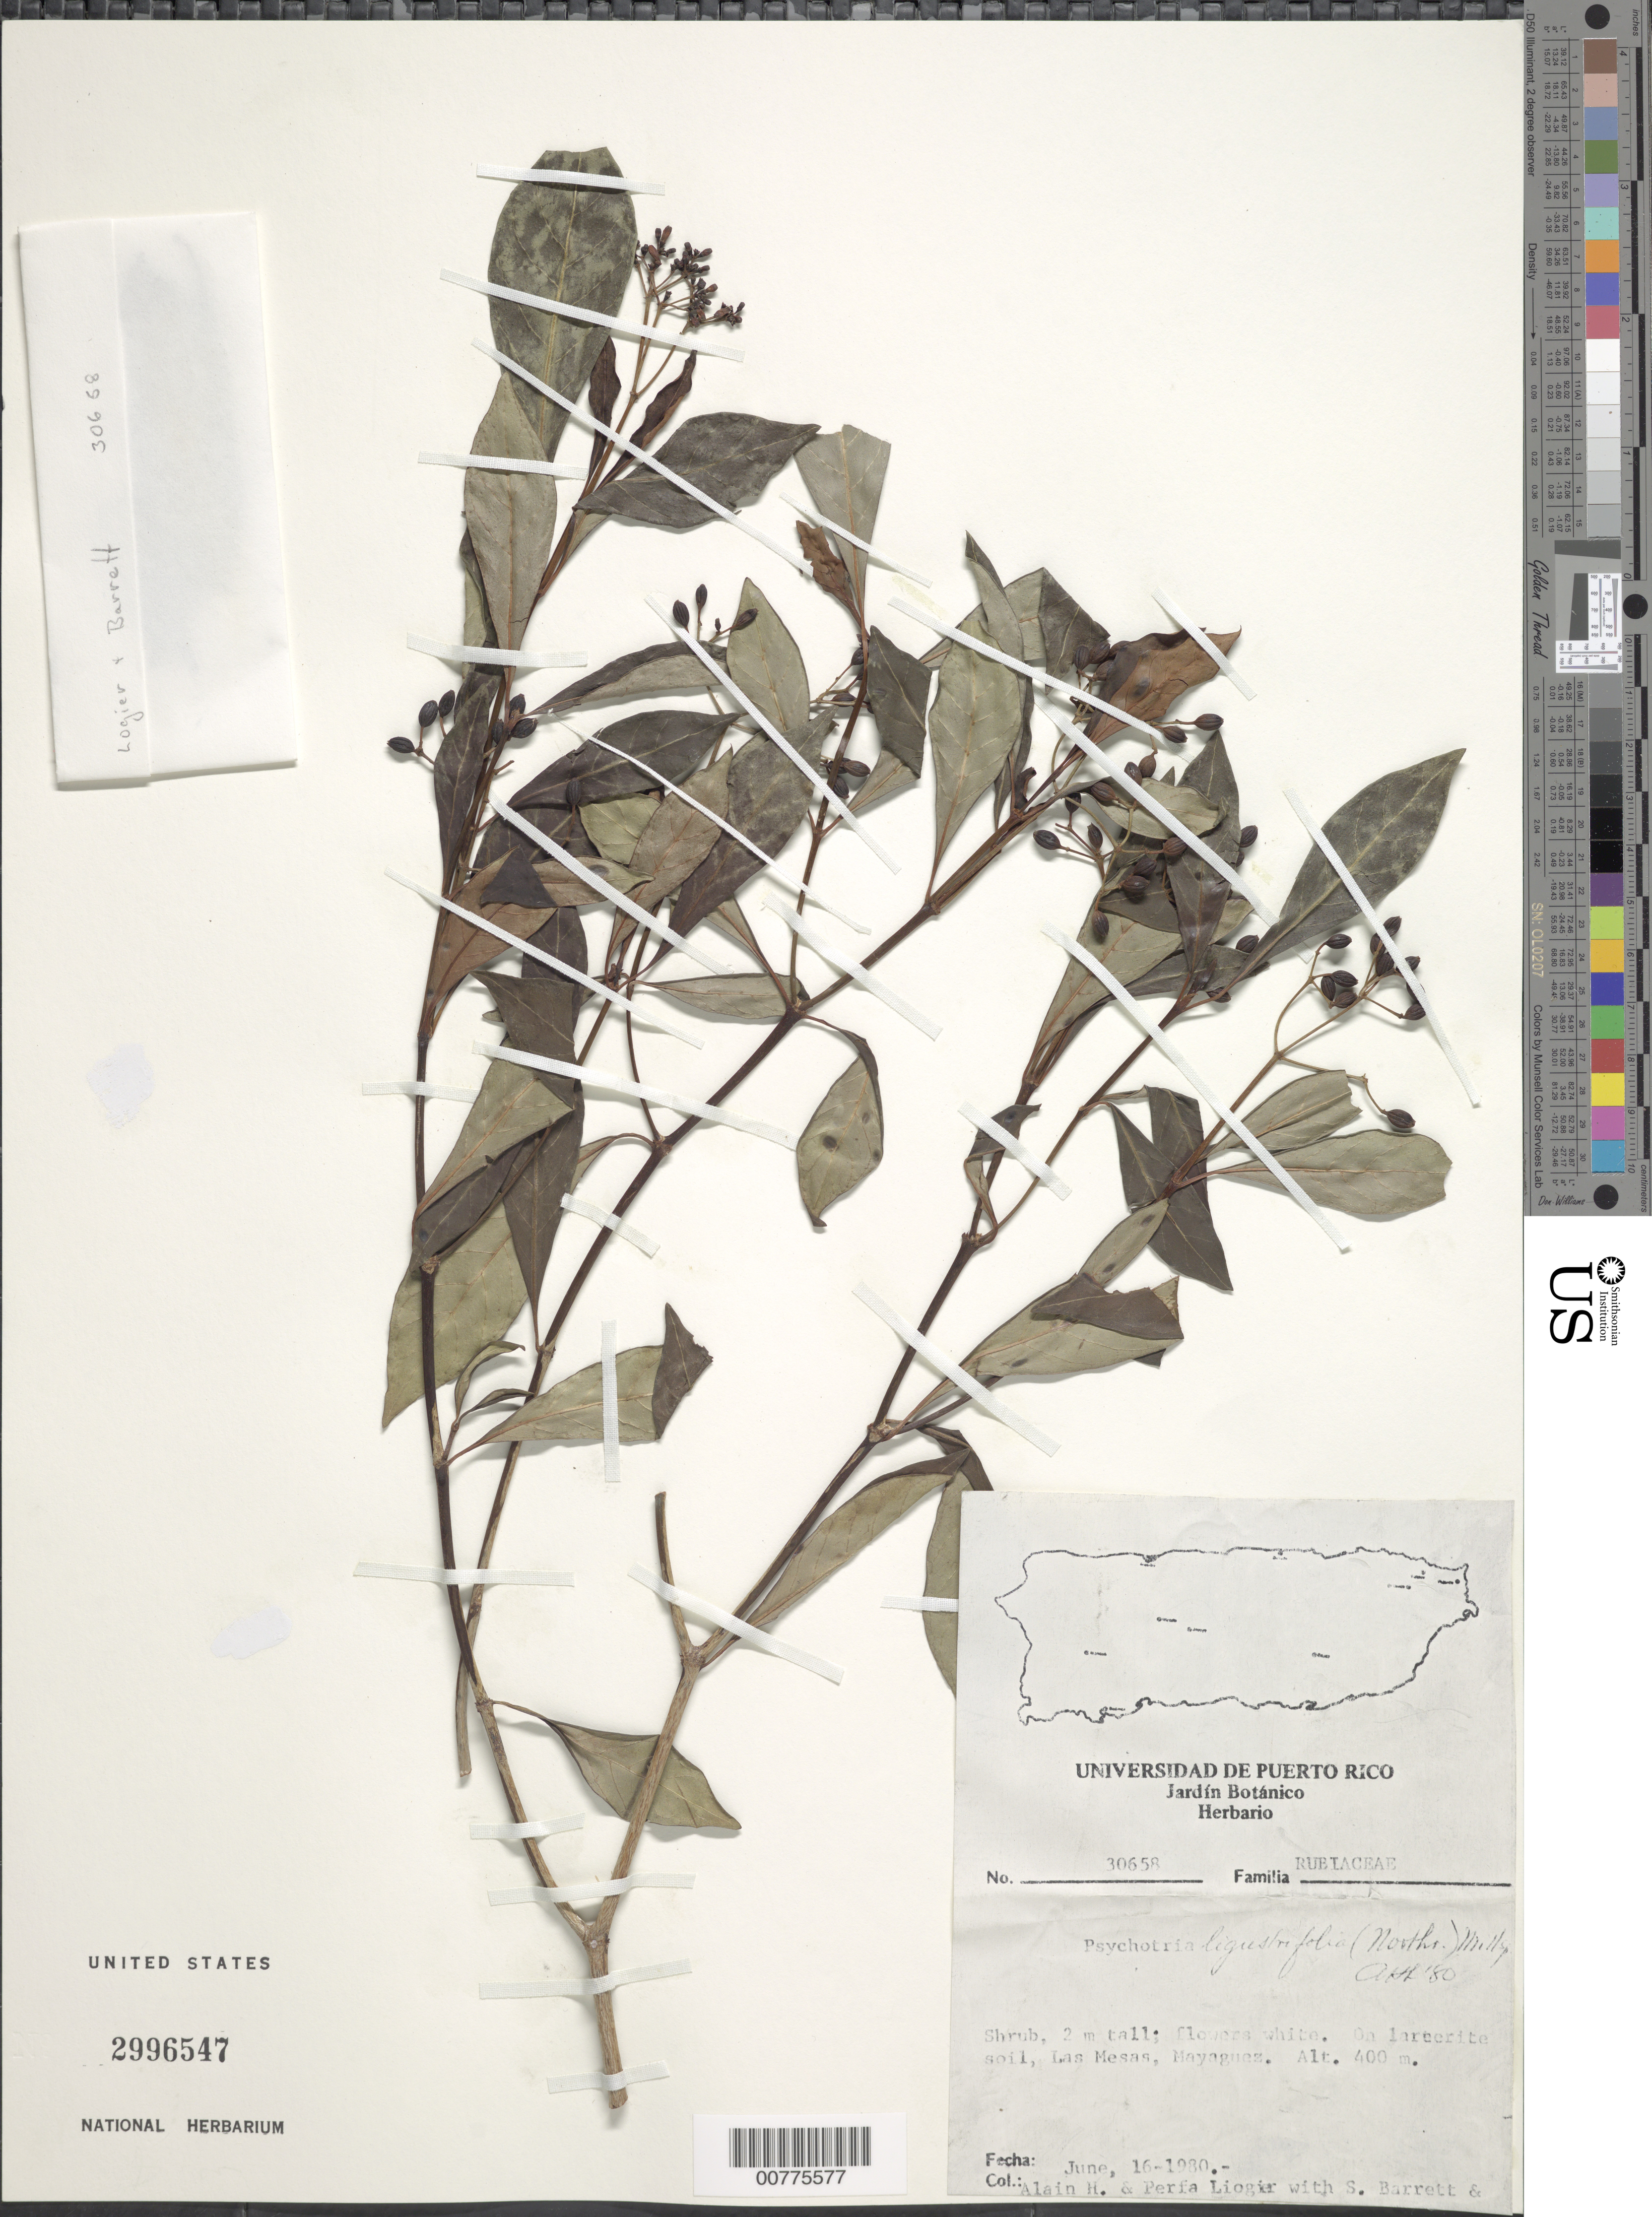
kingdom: Plantae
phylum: Tracheophyta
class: Magnoliopsida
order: Gentianales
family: Rubiaceae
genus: Psychotria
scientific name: Psychotria ligustrifolia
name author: (Northr.) Millsp.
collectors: A. H. Liogier, M. P. Liogier & S. Barrett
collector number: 30658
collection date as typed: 16 Jun 1980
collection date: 1980-06-16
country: Puerto Rico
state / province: Mayagüez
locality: Las Mesas, Mayaguez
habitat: On lacerite soil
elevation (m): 400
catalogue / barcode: US 2996547